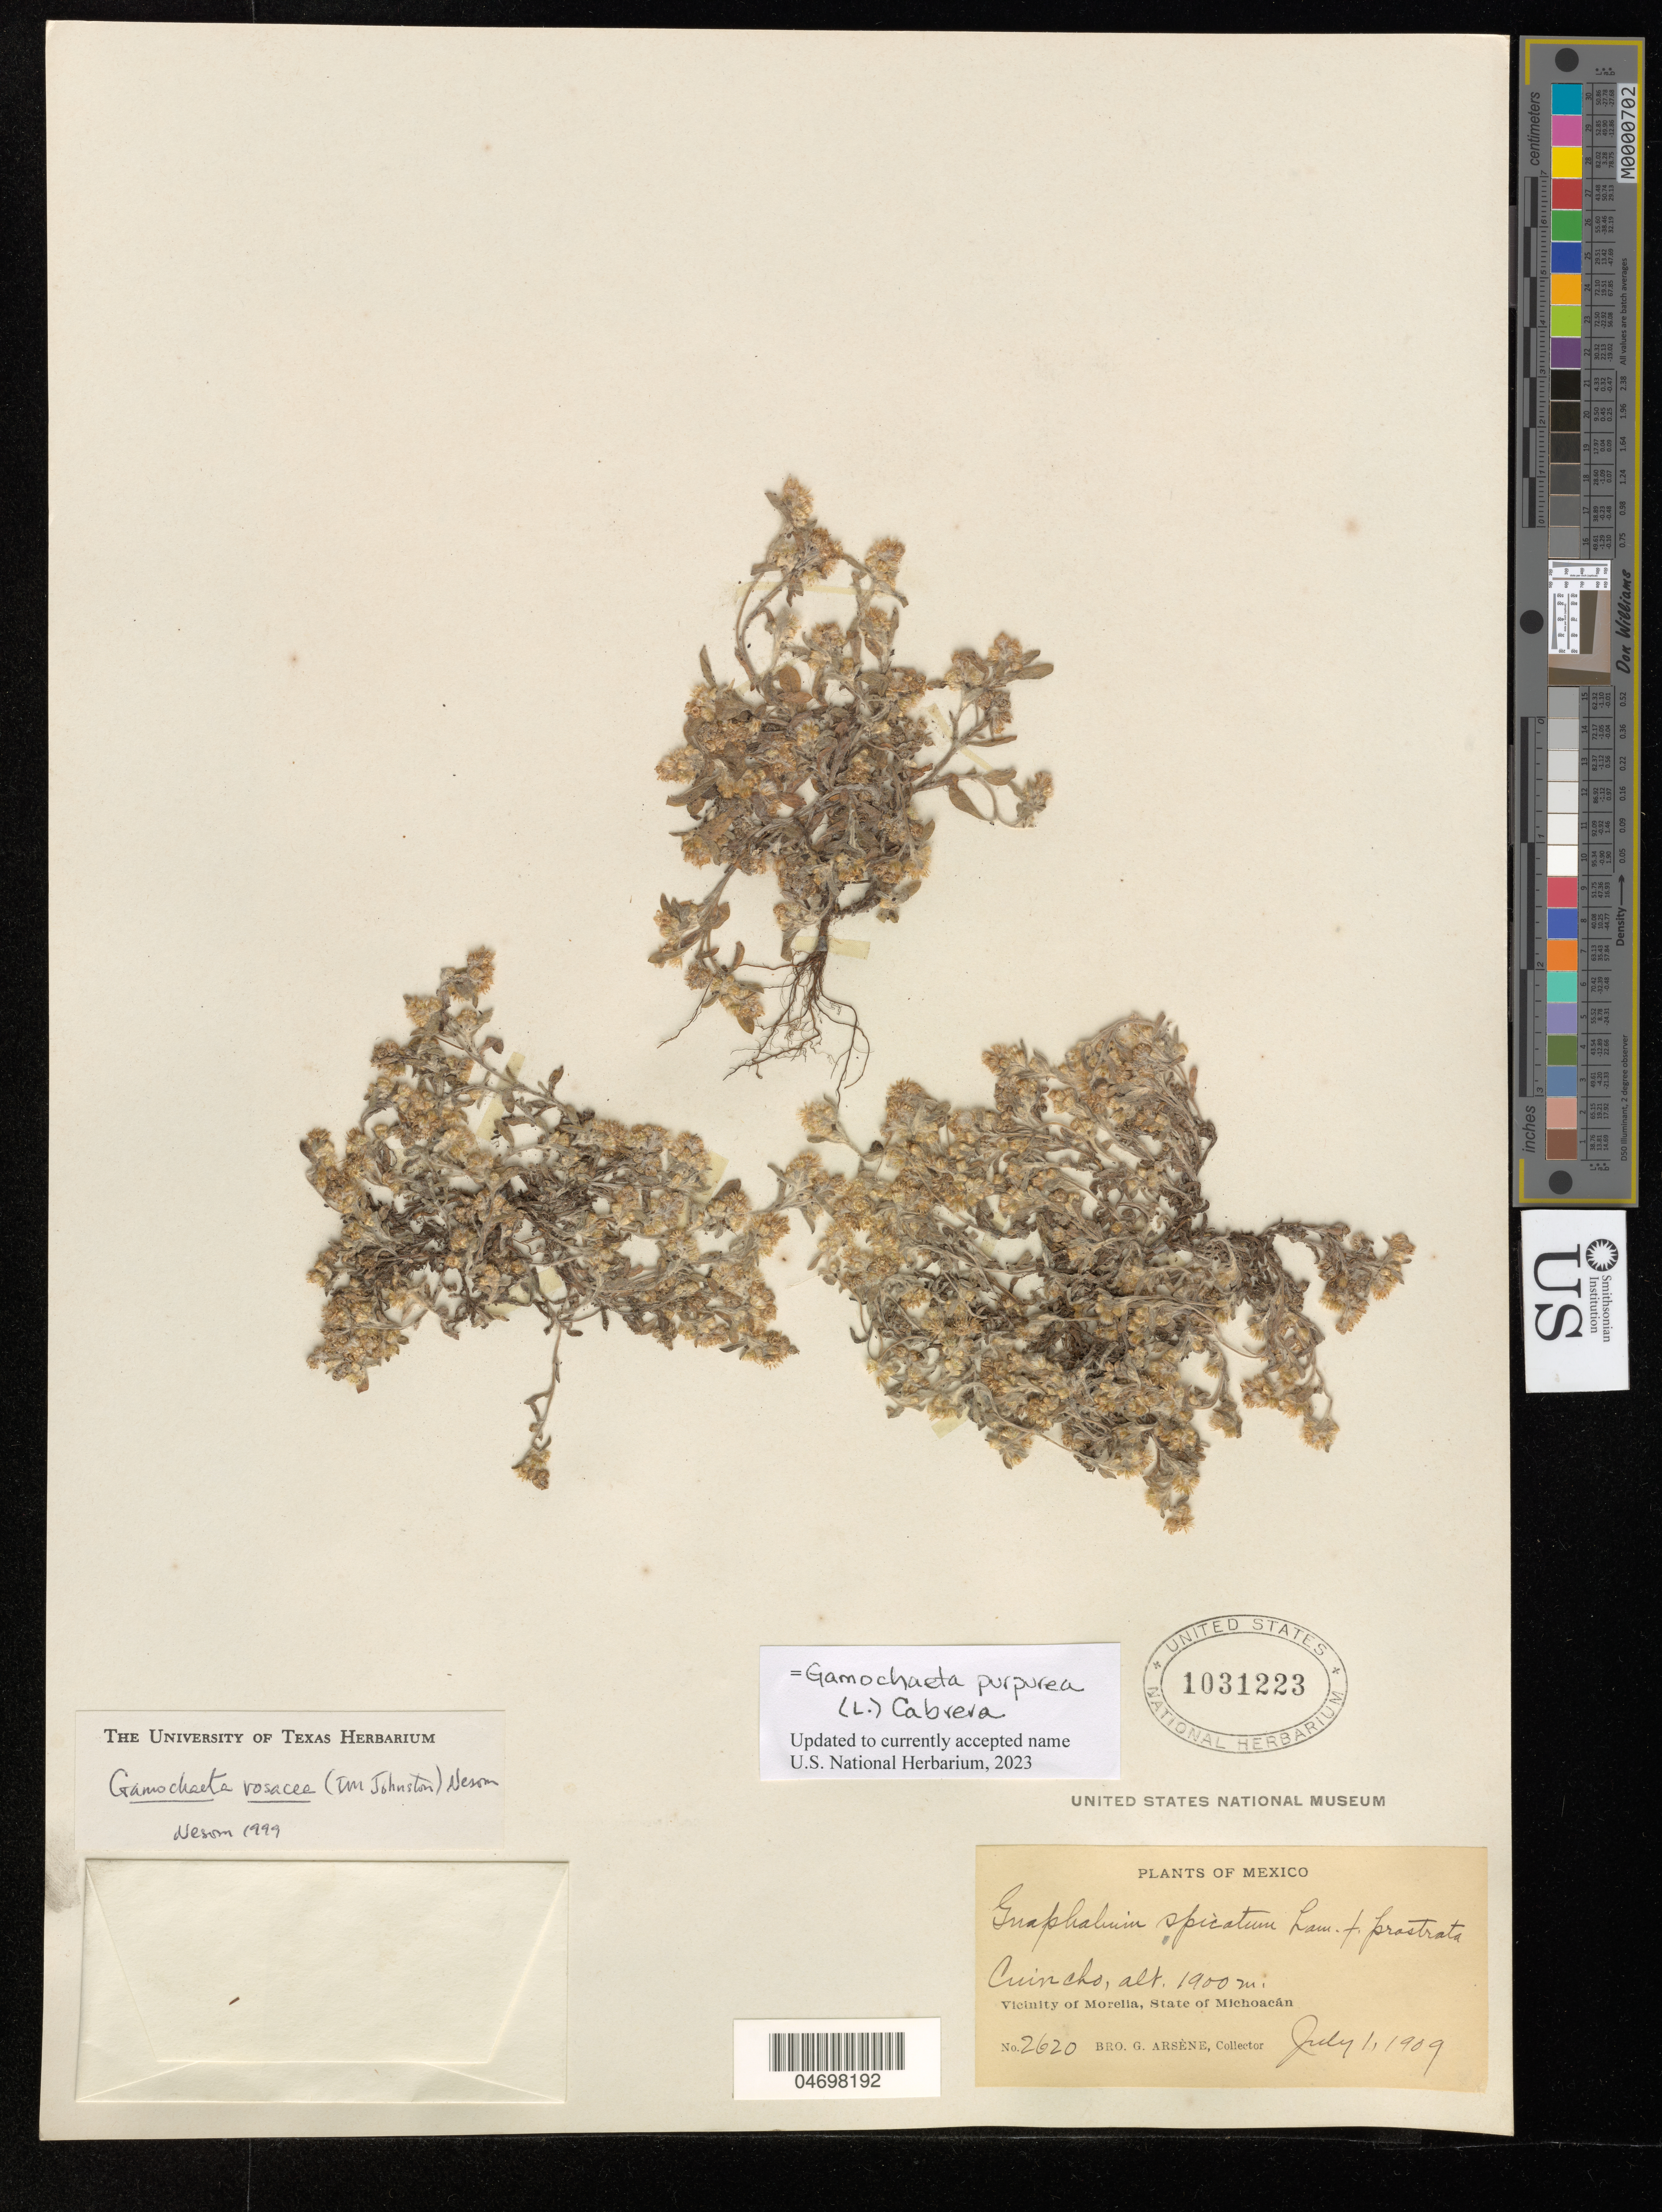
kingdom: Plantae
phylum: Tracheophyta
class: Magnoliopsida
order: Asterales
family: Asteraceae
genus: Gamochaeta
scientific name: Gamochaeta purpurea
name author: (L.) Cabrera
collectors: Bro. G. Arsène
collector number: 2620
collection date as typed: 01 Jul 1909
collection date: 1909-07-01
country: Mexico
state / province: Michoacán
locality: Vicinity of Morelia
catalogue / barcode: US 1031223